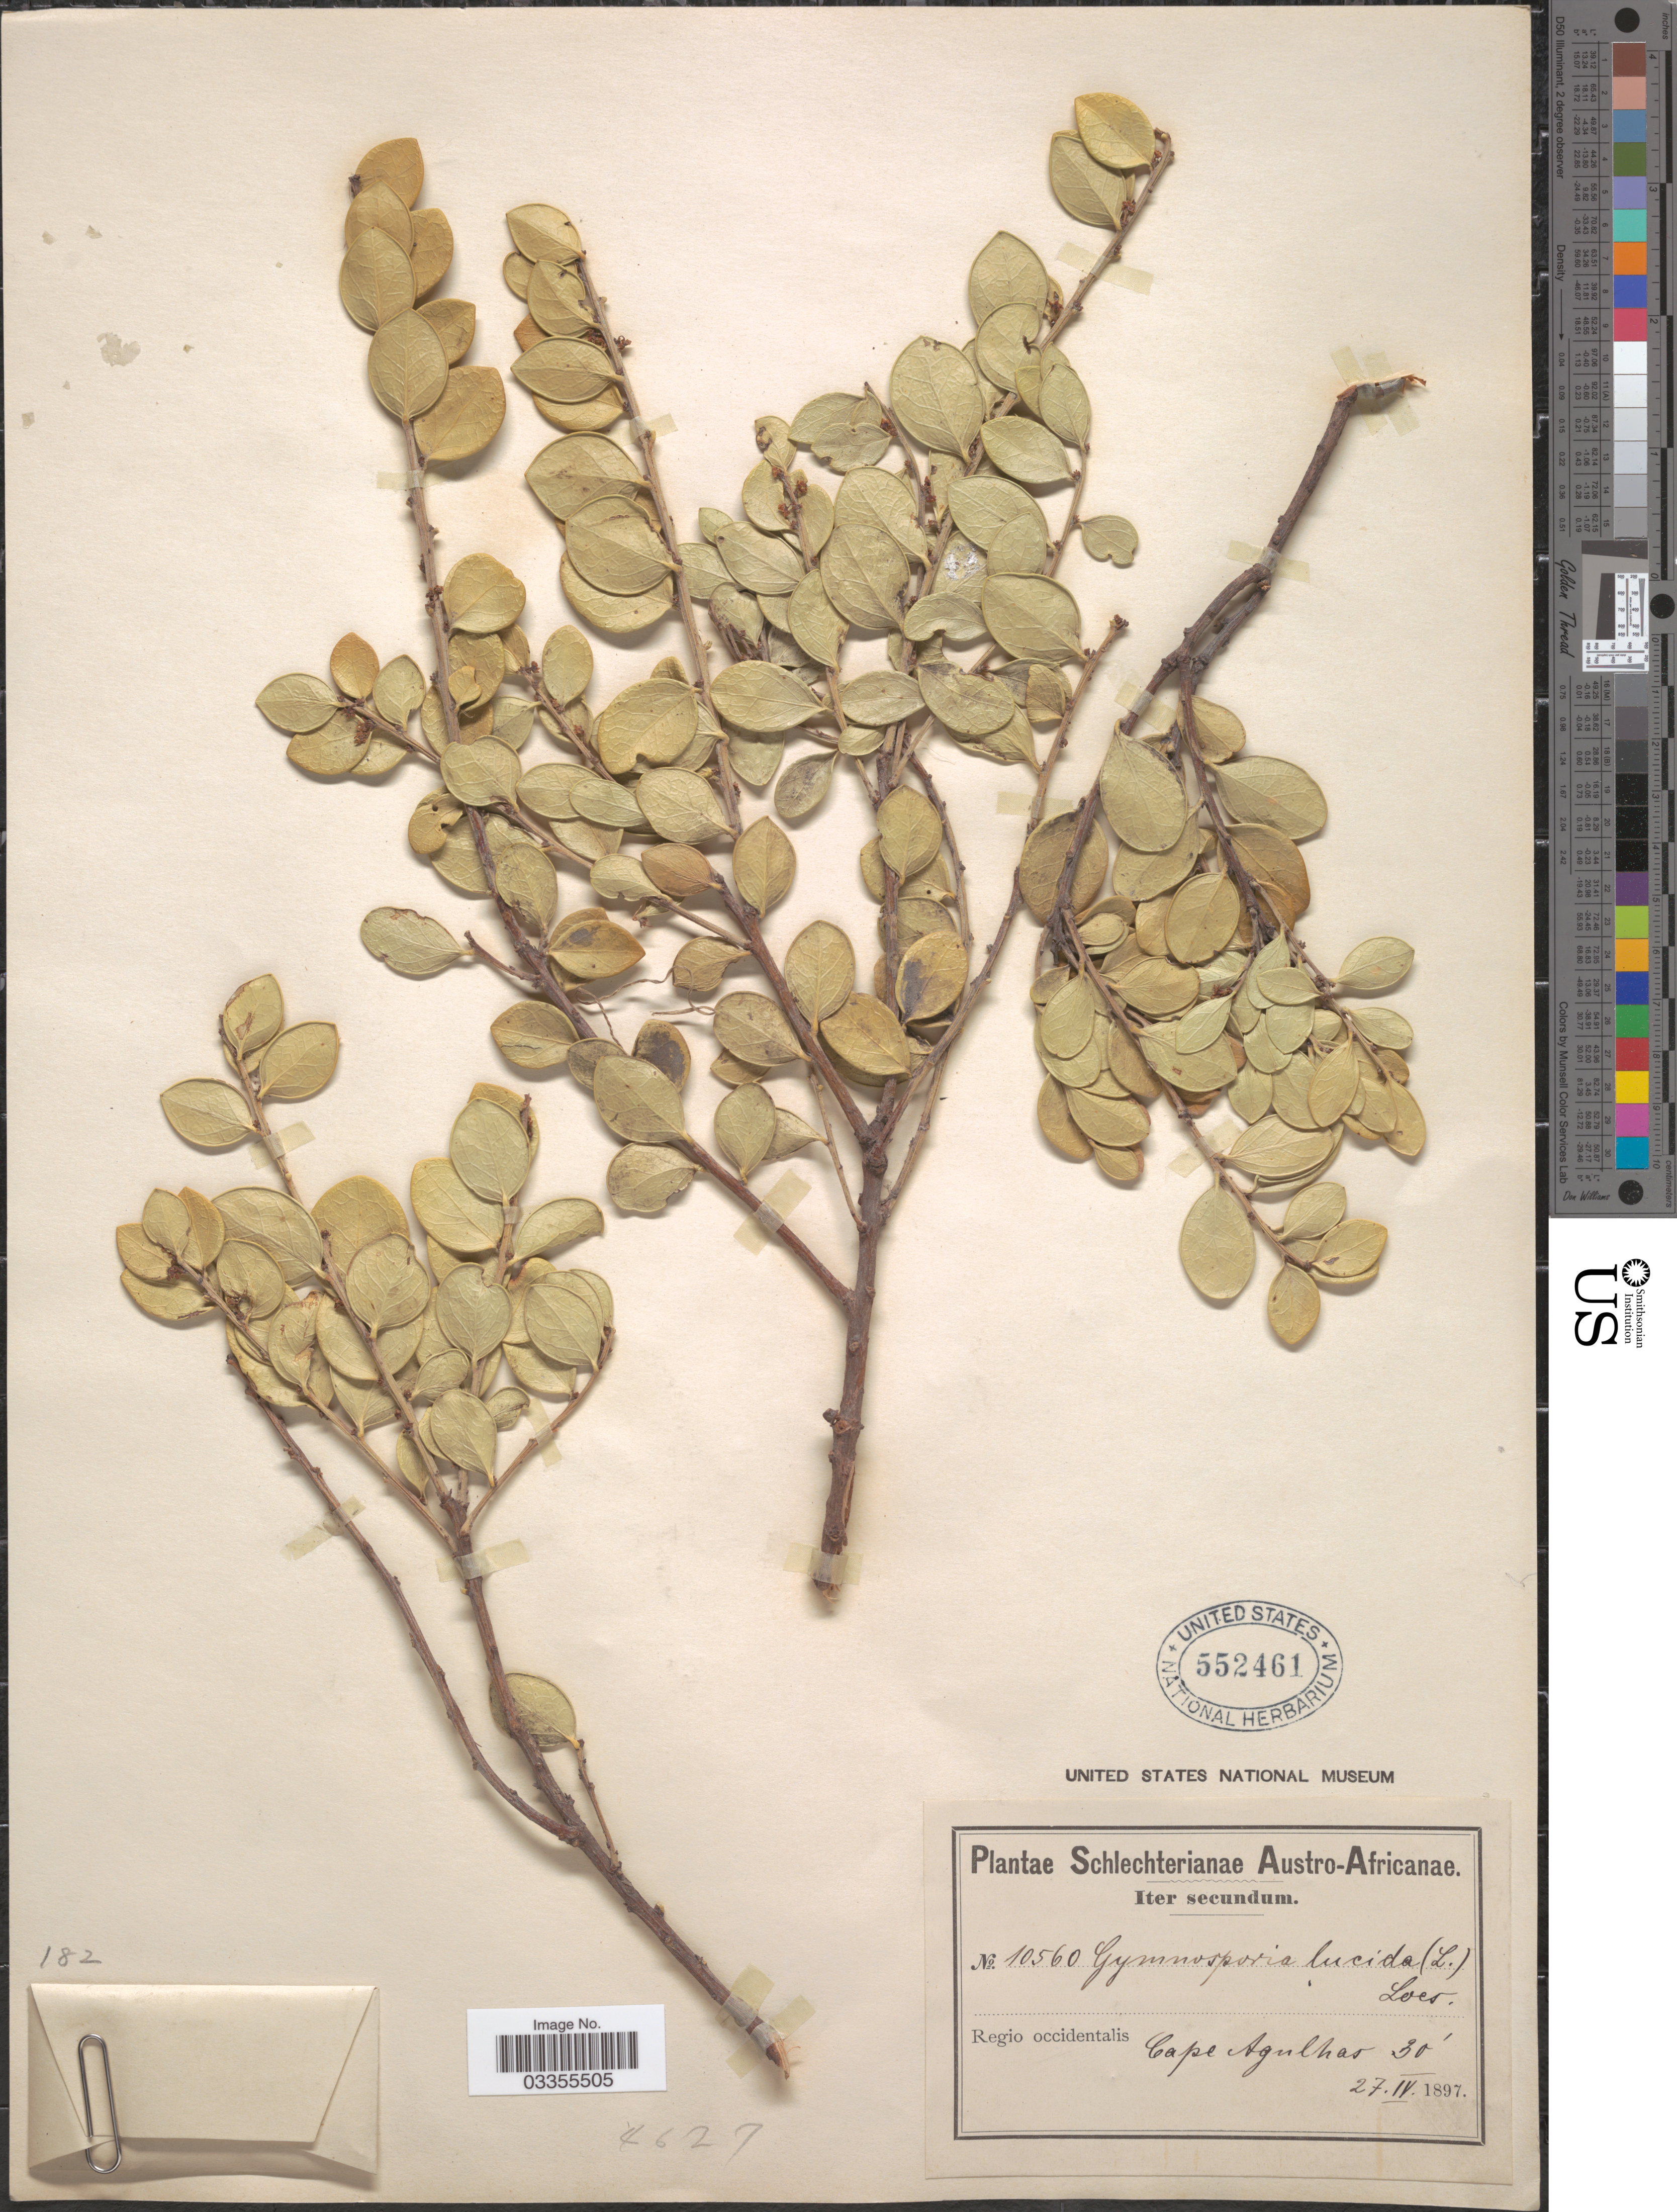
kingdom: Plantae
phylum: Tracheophyta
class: Magnoliopsida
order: Celastrales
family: Celastraceae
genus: Gymnosporia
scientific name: Gymnosporia lucida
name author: Loes.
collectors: Schlechter, --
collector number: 10560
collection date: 1897-04-27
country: South Africa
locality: Austro-Africanae. Regio occidentalis. Cape Agulhas.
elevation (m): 9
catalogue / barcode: US 552461